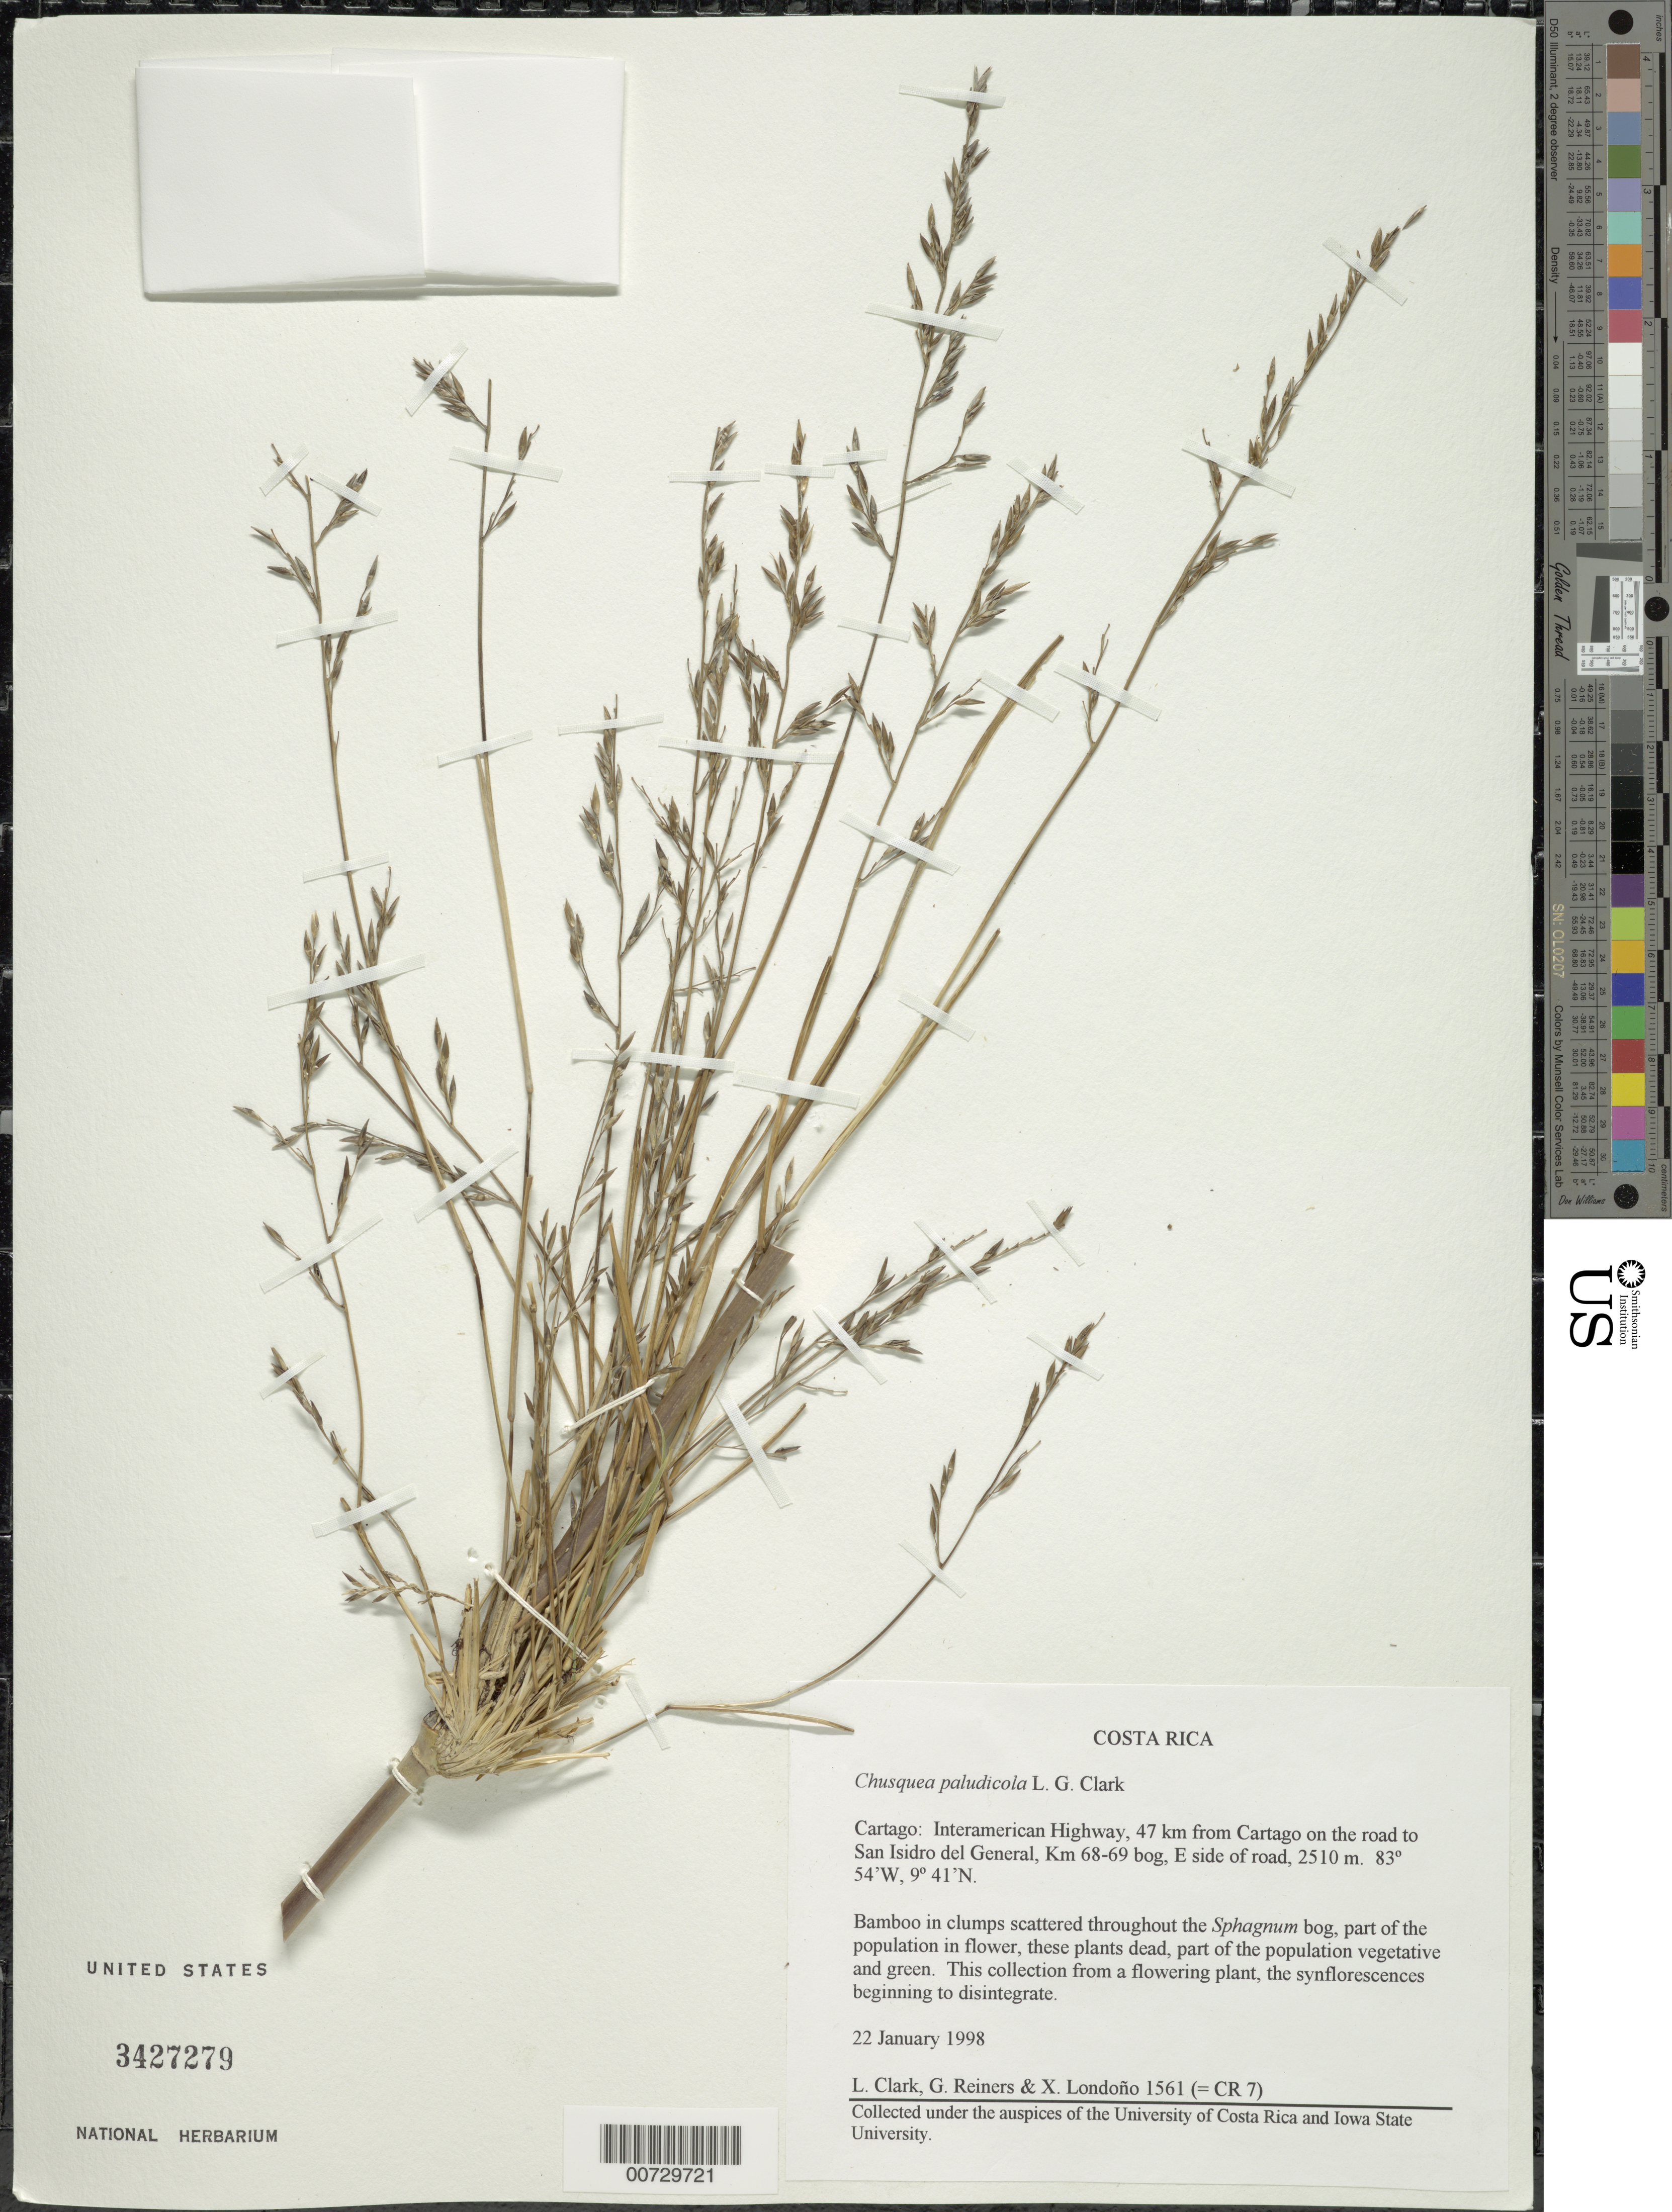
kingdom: Plantae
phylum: Tracheophyta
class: Liliopsida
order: Poales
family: Poaceae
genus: Chusquea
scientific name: Chusquea paludicola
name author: L.G. Clark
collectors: L. G. Clark, G. Reiners & X. Londoño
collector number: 1561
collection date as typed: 22 Jan 1998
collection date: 1998-01-22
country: Costa Rica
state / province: San José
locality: Interamerican Highway, W side of Highway in bog.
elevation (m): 2600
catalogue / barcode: US 3427279